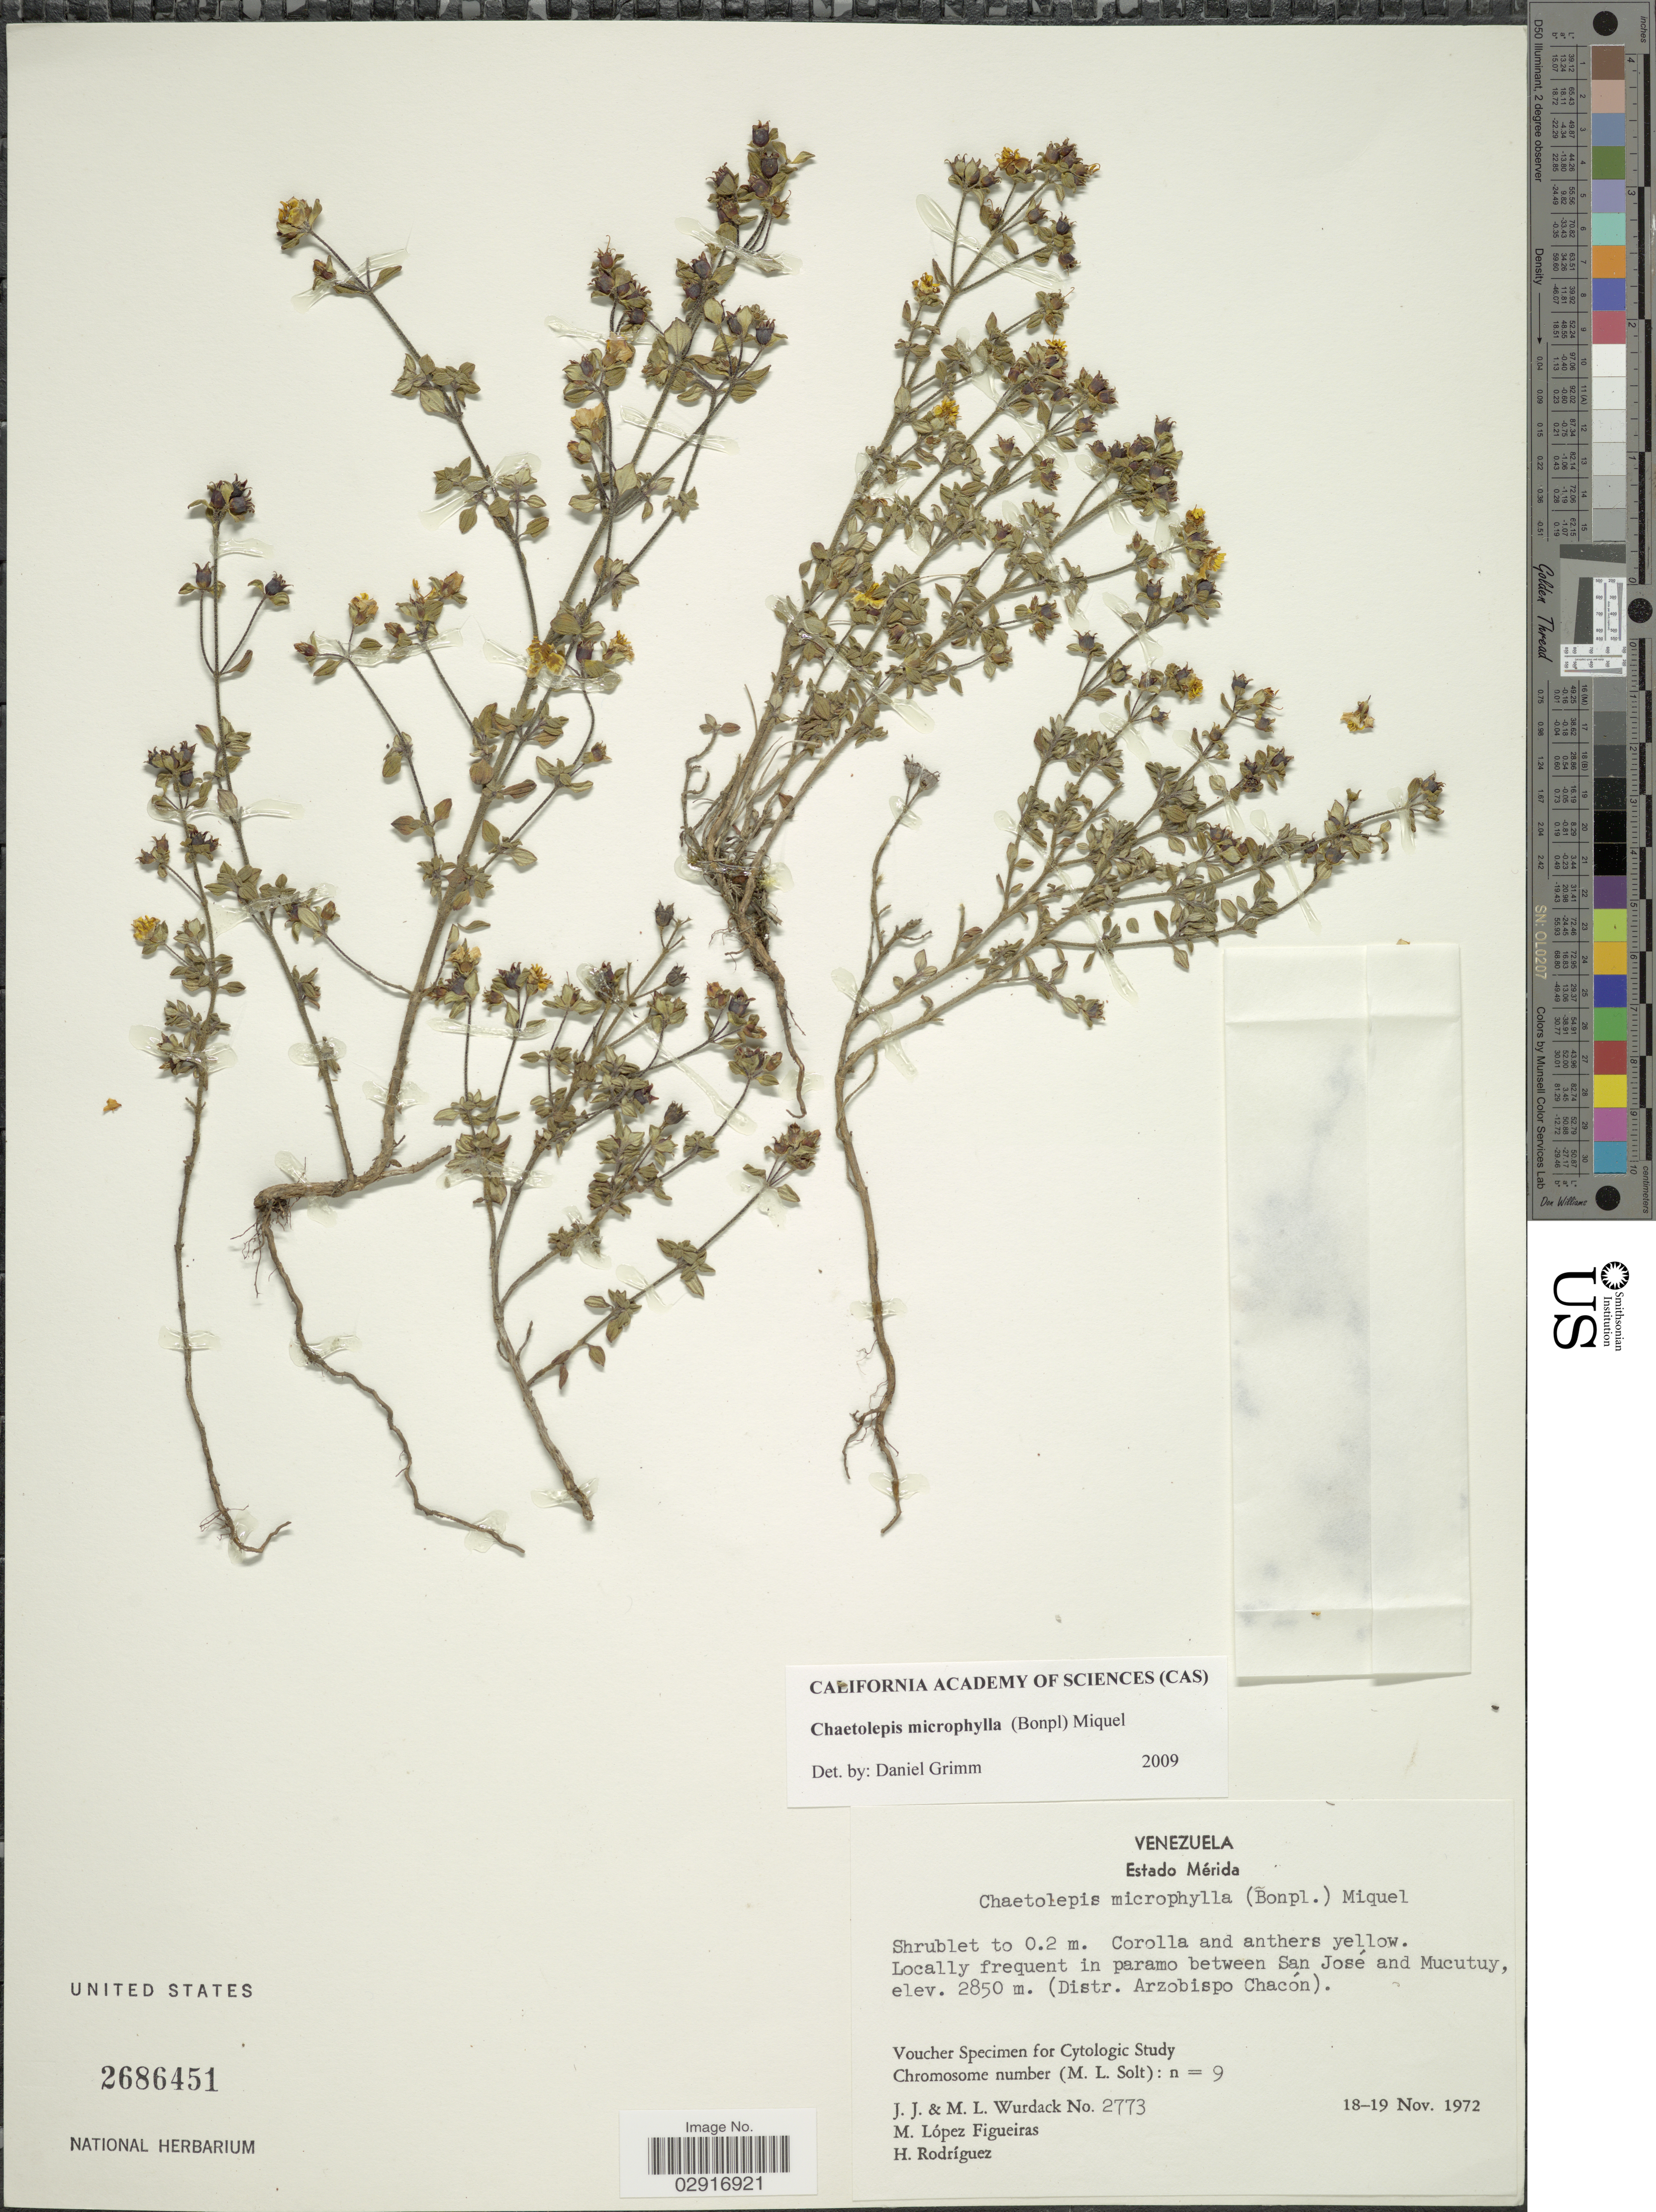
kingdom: Plantae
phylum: Tracheophyta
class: Magnoliopsida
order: Myrtales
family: Melastomataceae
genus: Chaetolepis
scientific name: Chaetolepis microphylla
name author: (Bonpl.) Miq.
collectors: J. J. Wurdack, M. L. Wurdack, M. López Figueiras & H. Rodríguez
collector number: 2773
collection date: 1972-11-18/1972-11-19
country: Venezuela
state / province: Mérida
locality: In paramo between San José and Mucutuy, (Distr. Arzobispo Chacón).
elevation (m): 2850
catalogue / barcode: US 2686451